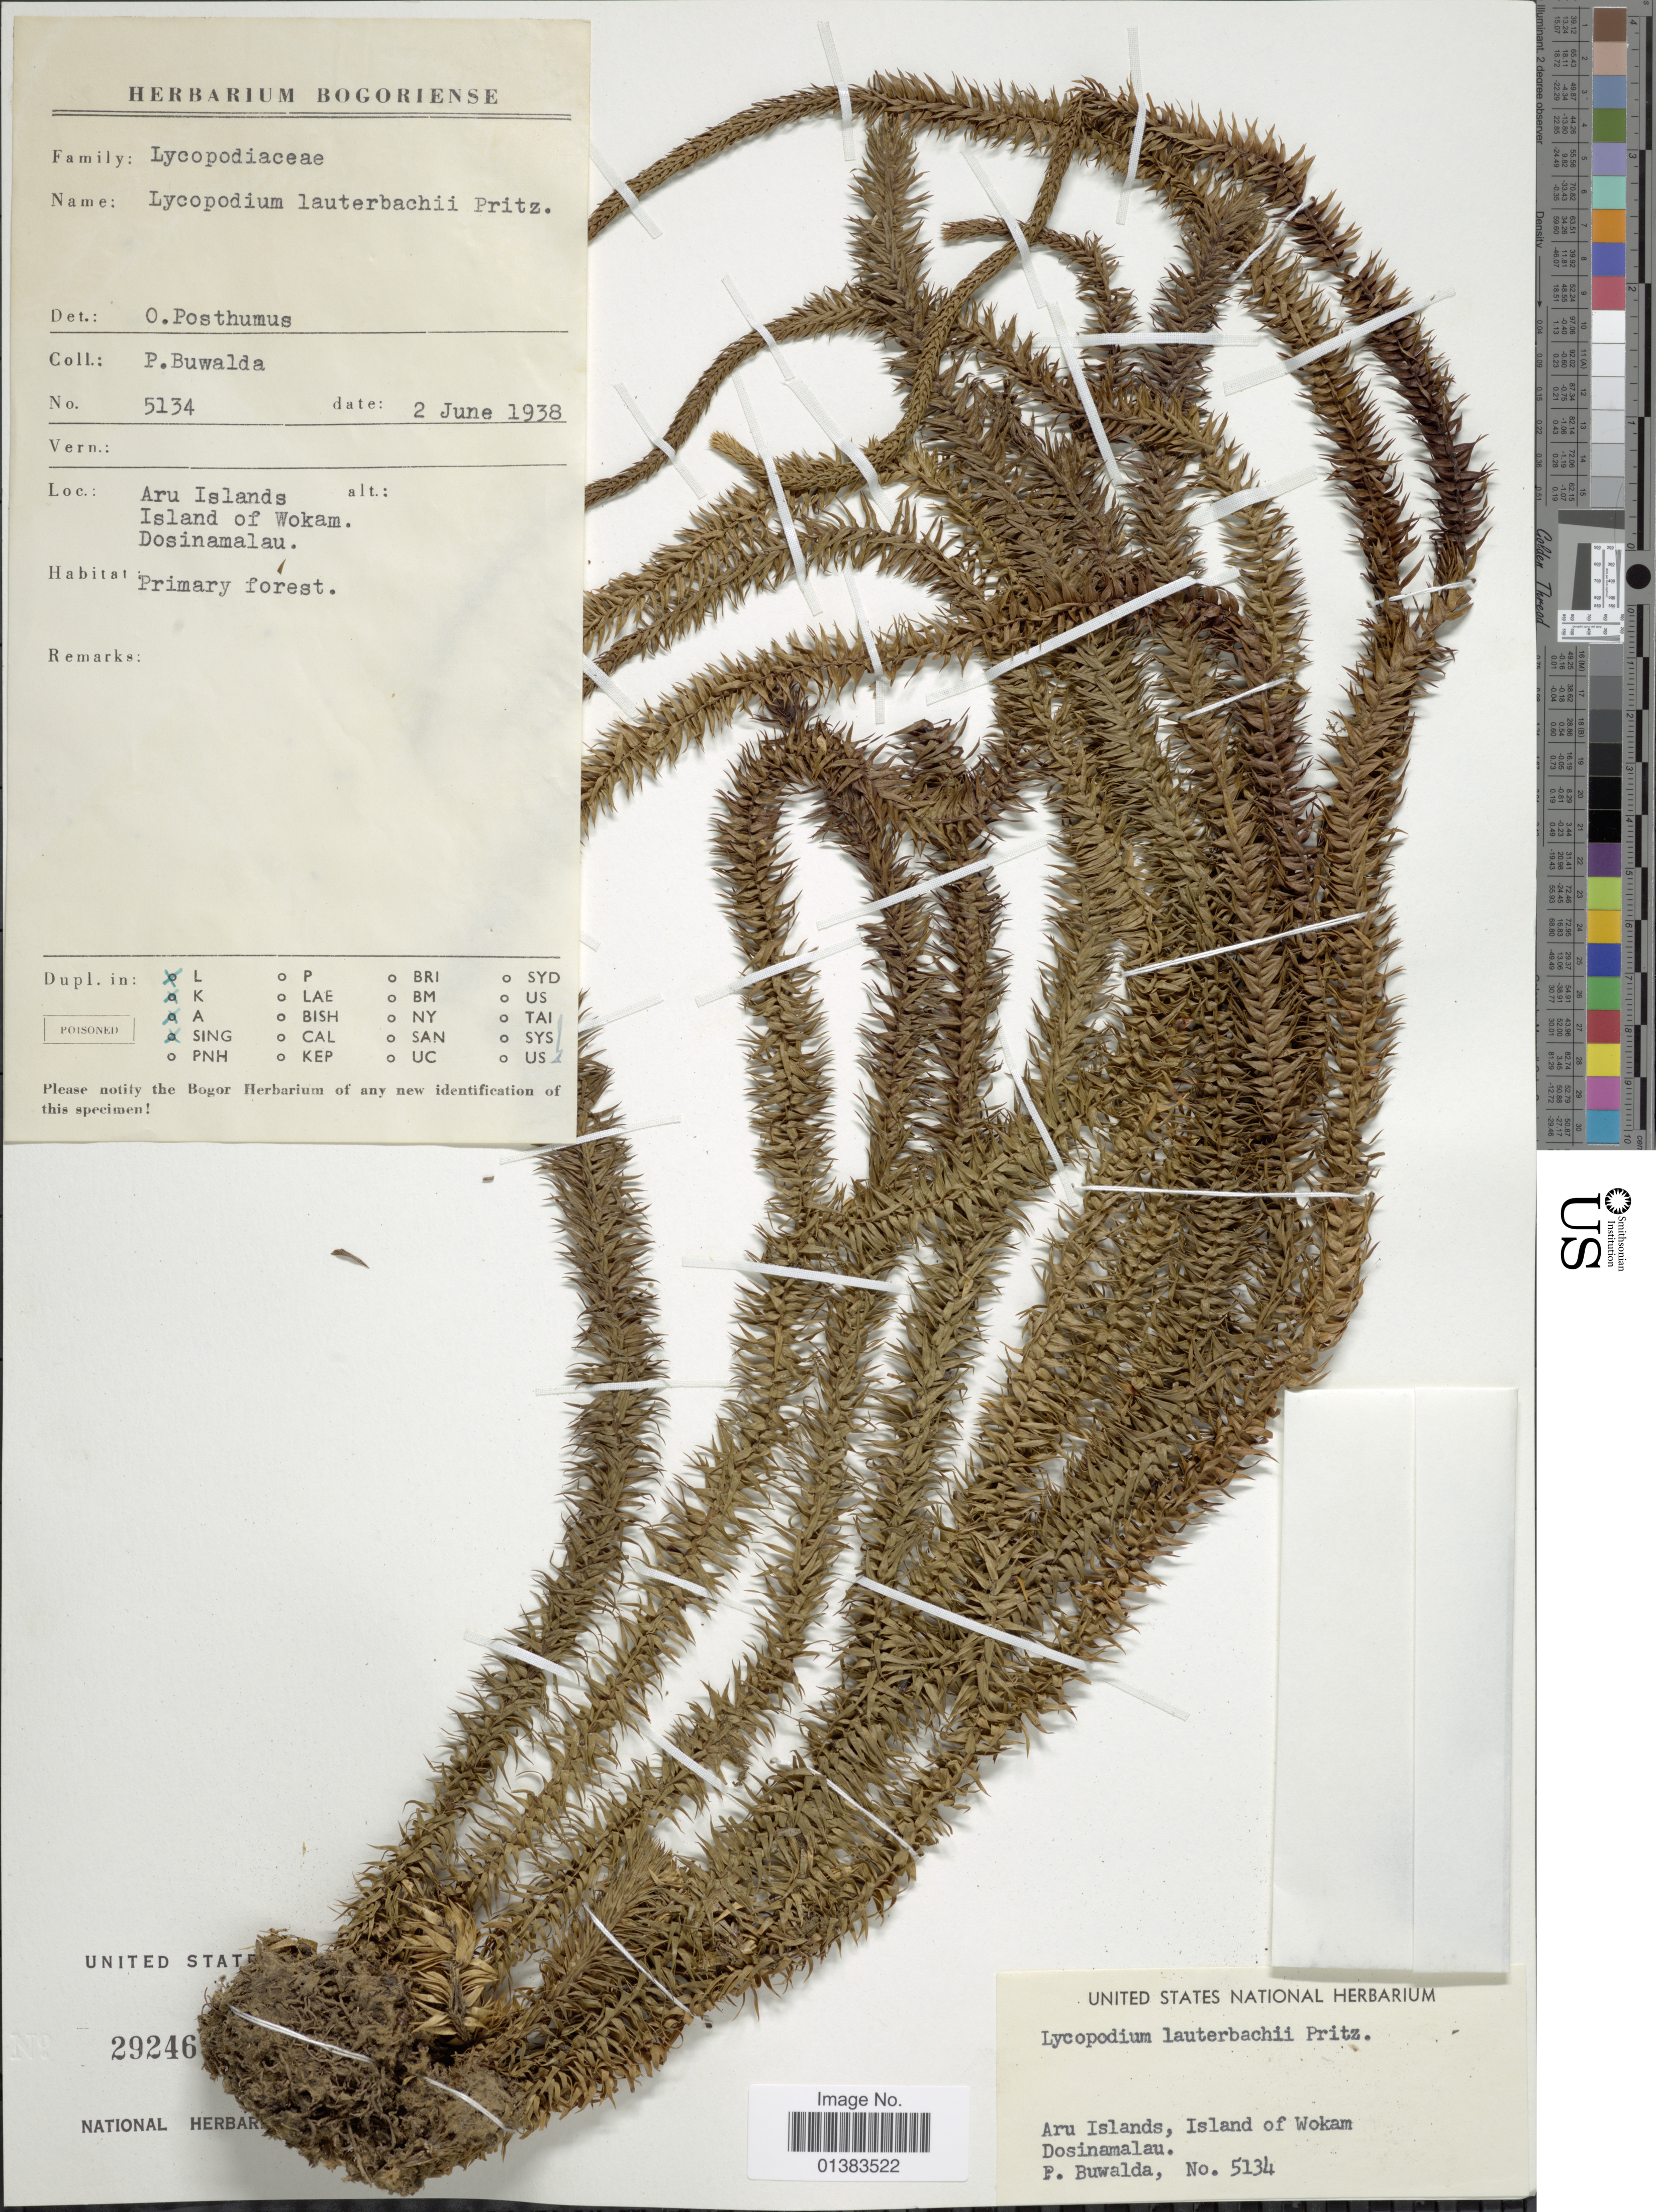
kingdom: Plantae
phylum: Tracheophyta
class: Lycopodiopsida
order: Lycopodiales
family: Lycopodiaceae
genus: Phlegmariurus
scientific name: Phlegmariurus lauterbachii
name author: (E. Pritz. ex K. Schum. & Lauterb.) A. R. Field & Bostock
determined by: Field, A. R.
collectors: P. Buwalda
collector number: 5134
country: Indonesia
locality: Aru Islands, Island of Wokam, Dosinamalau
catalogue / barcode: US 29246